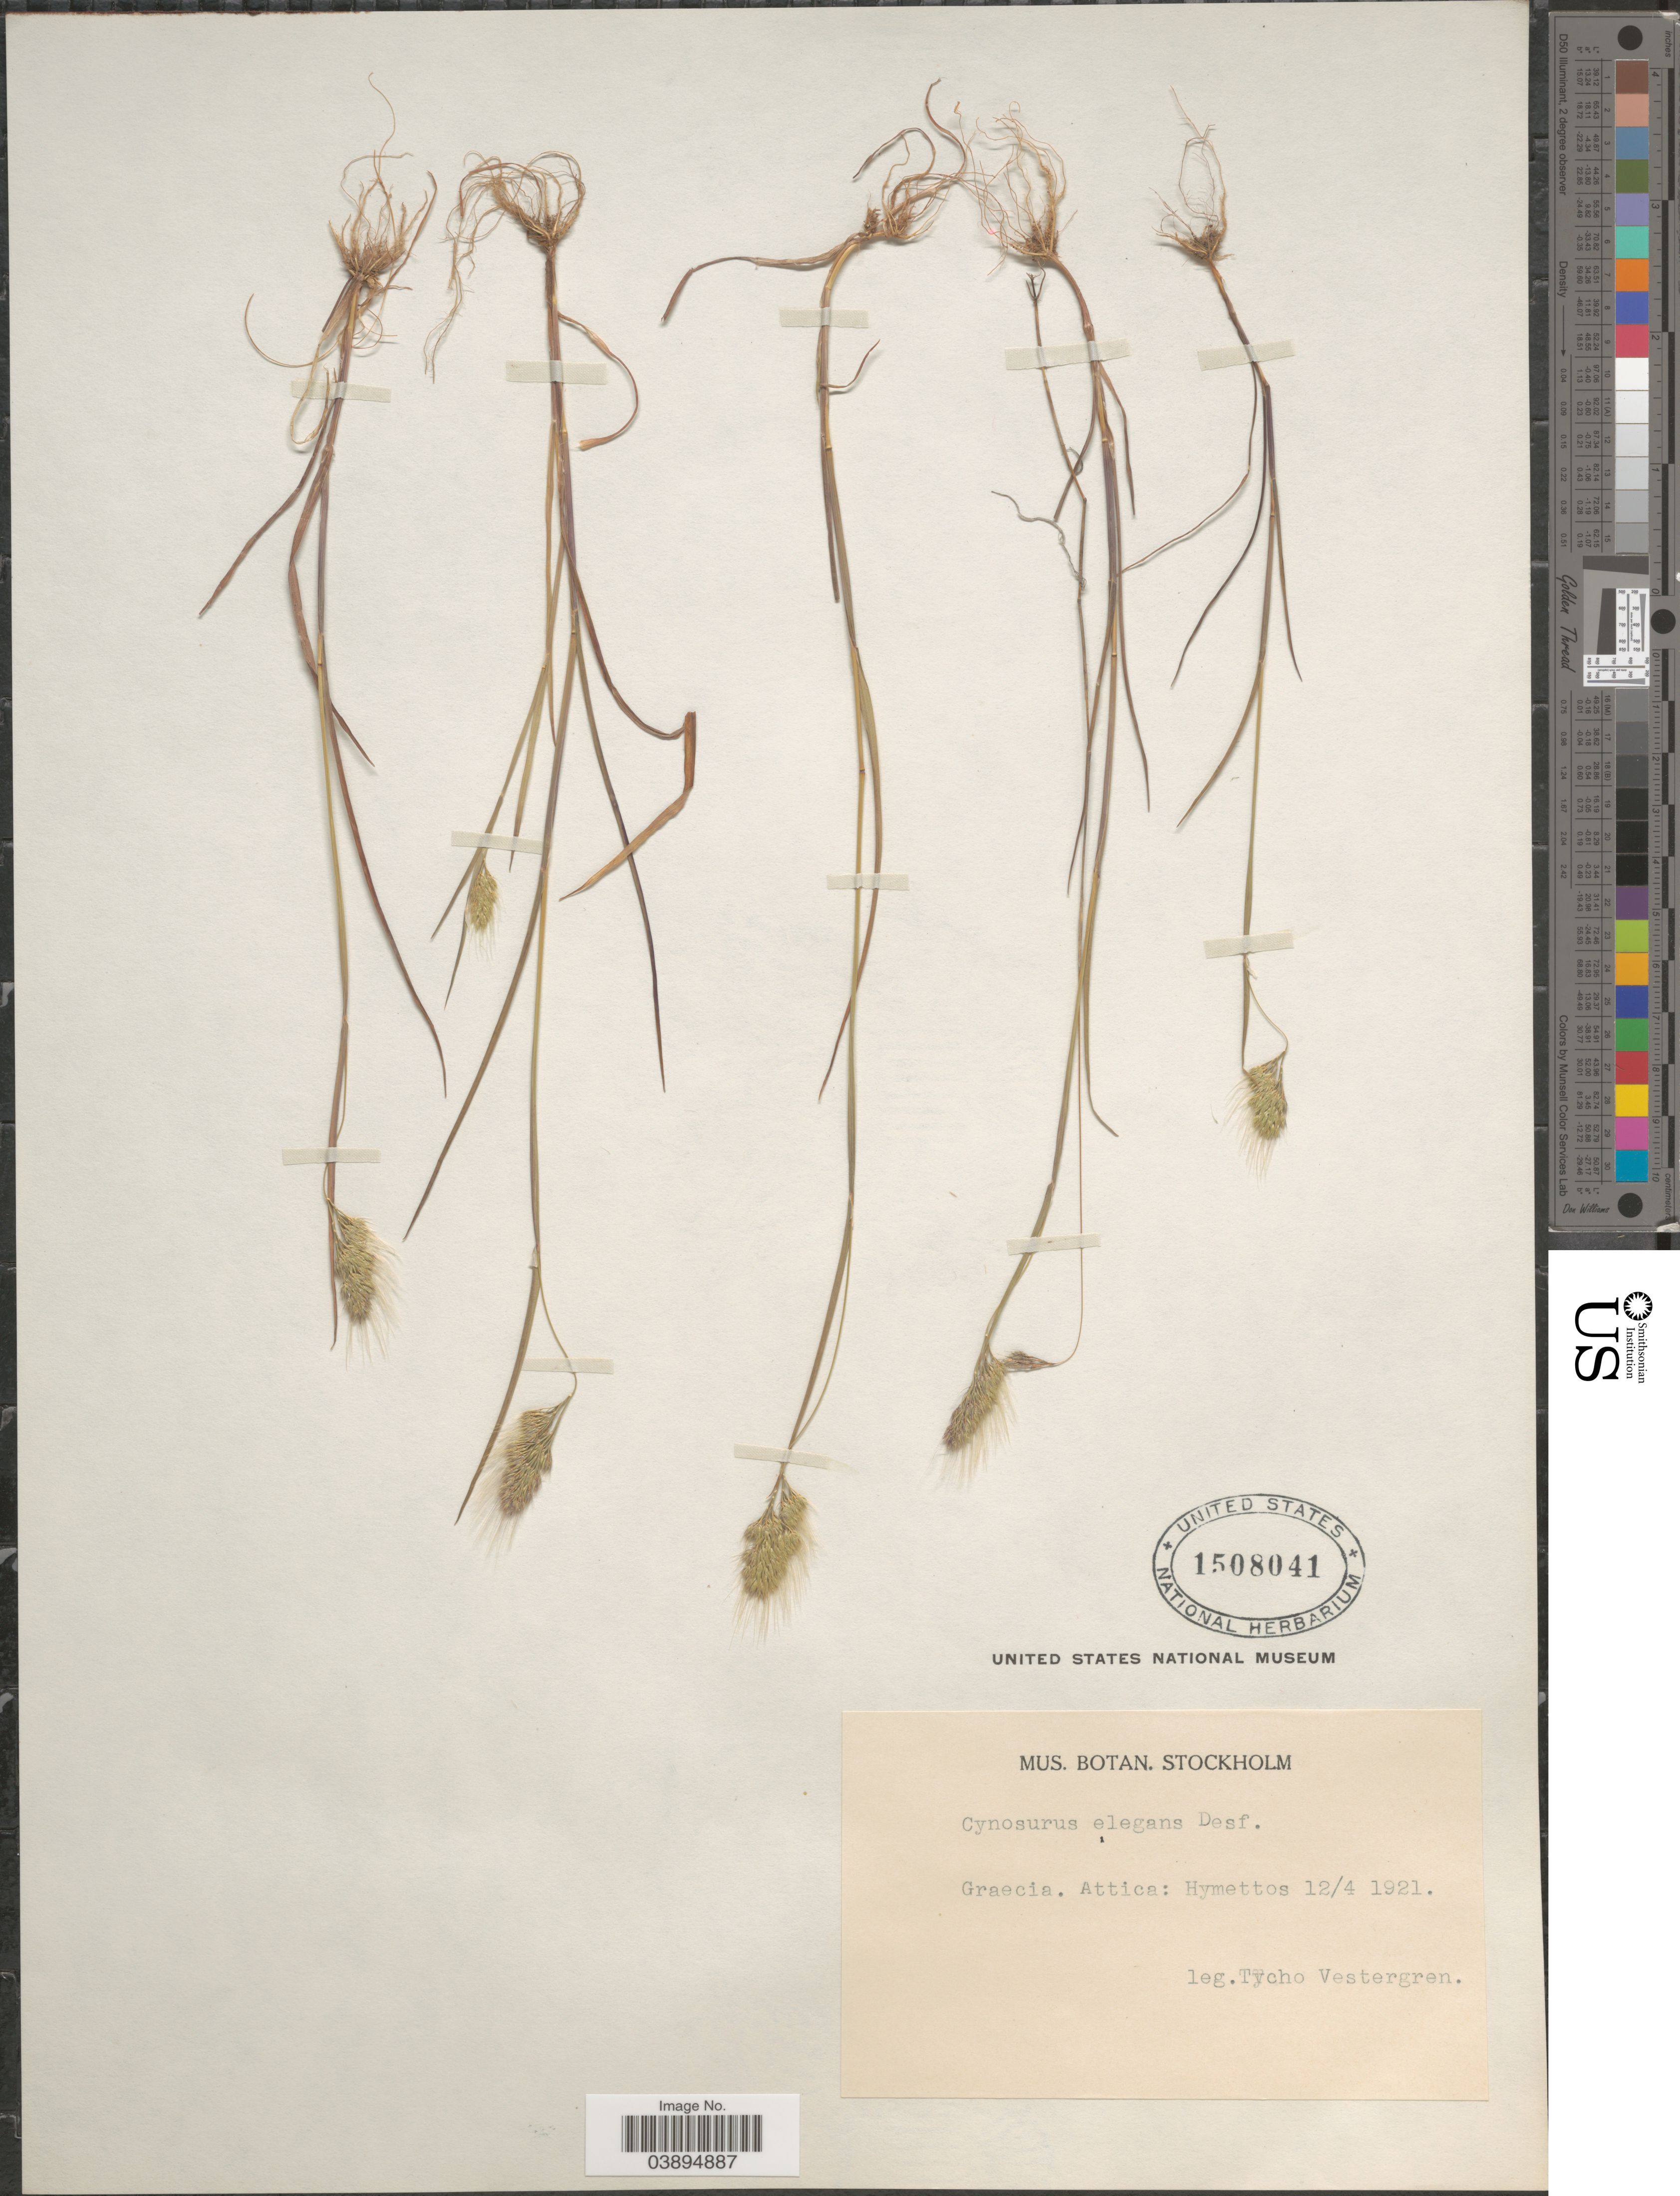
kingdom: Plantae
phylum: Tracheophyta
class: Liliopsida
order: Poales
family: Poaceae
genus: Cynosurus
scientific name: Cynosurus elegans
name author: Desf.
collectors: T. Vestergren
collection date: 1921-04-12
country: Greece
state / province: Attica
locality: Hymettos.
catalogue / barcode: US 1508041